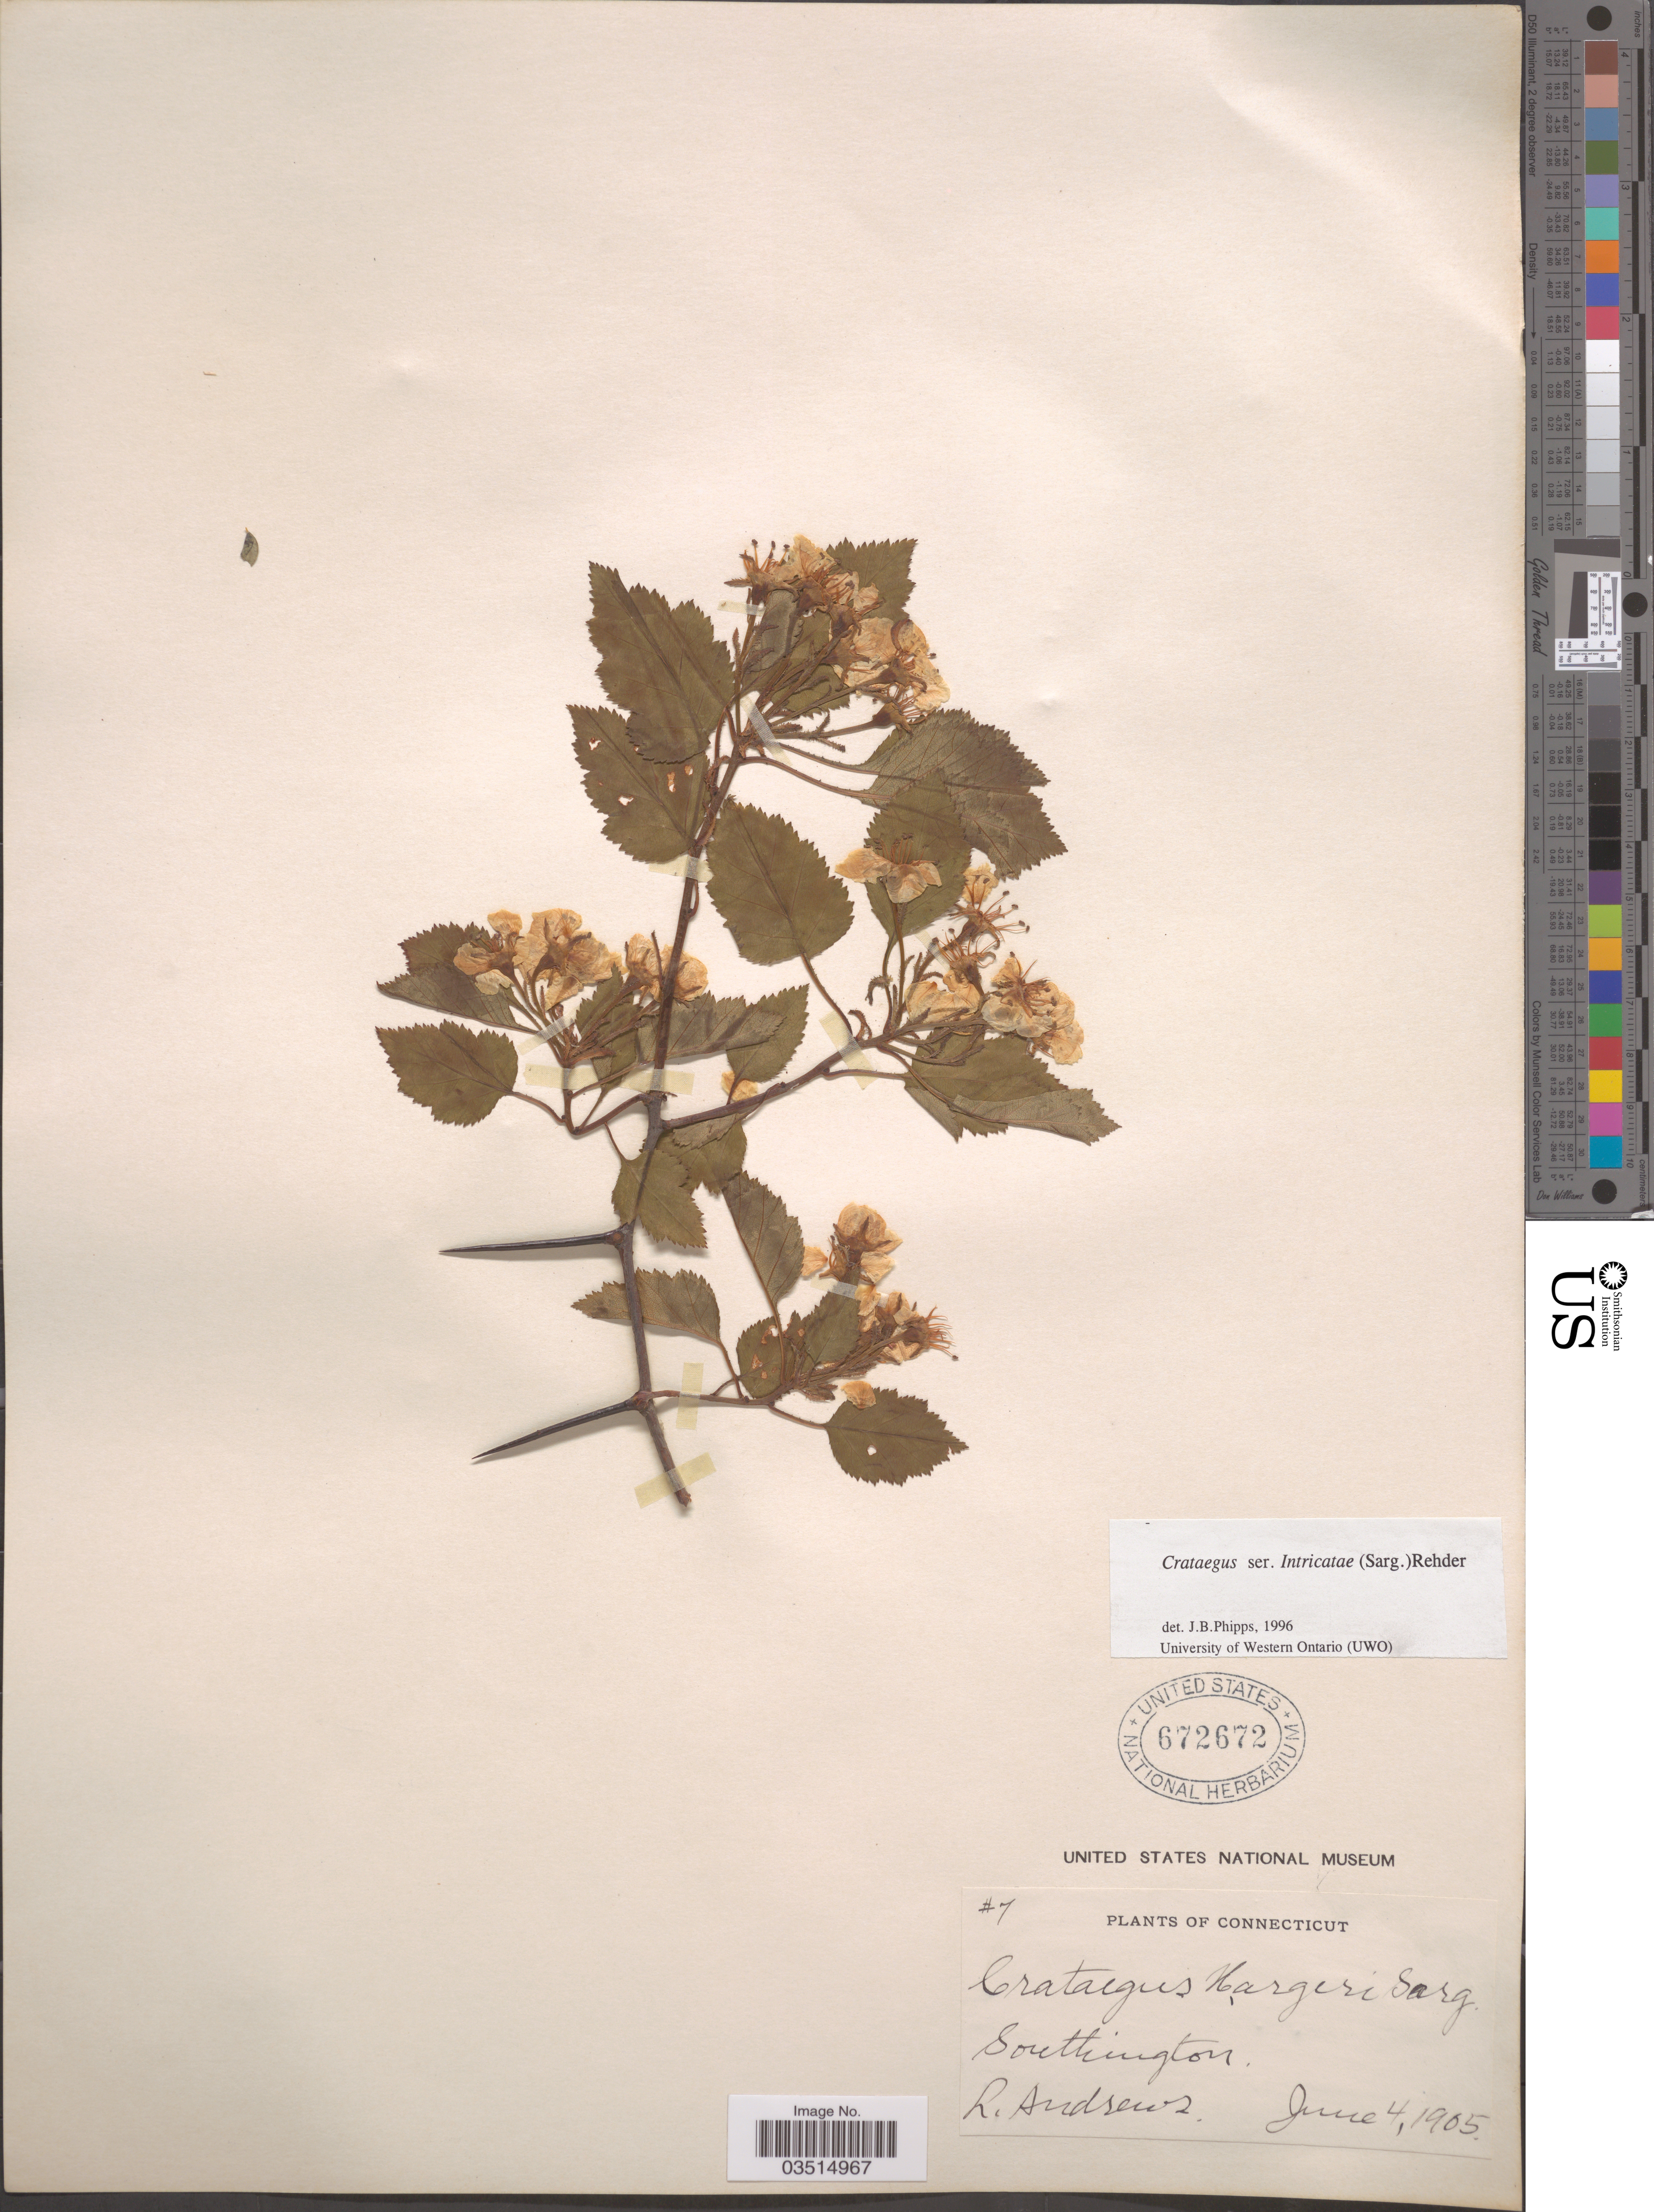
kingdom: Plantae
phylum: Tracheophyta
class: Magnoliopsida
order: Rosales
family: Rosaceae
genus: Crataegus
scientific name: Crataegus hargeri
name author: Sarg.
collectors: L. Andrews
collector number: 7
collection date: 1905-06-04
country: United States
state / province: Connecticut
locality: Southington.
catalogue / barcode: US 672672